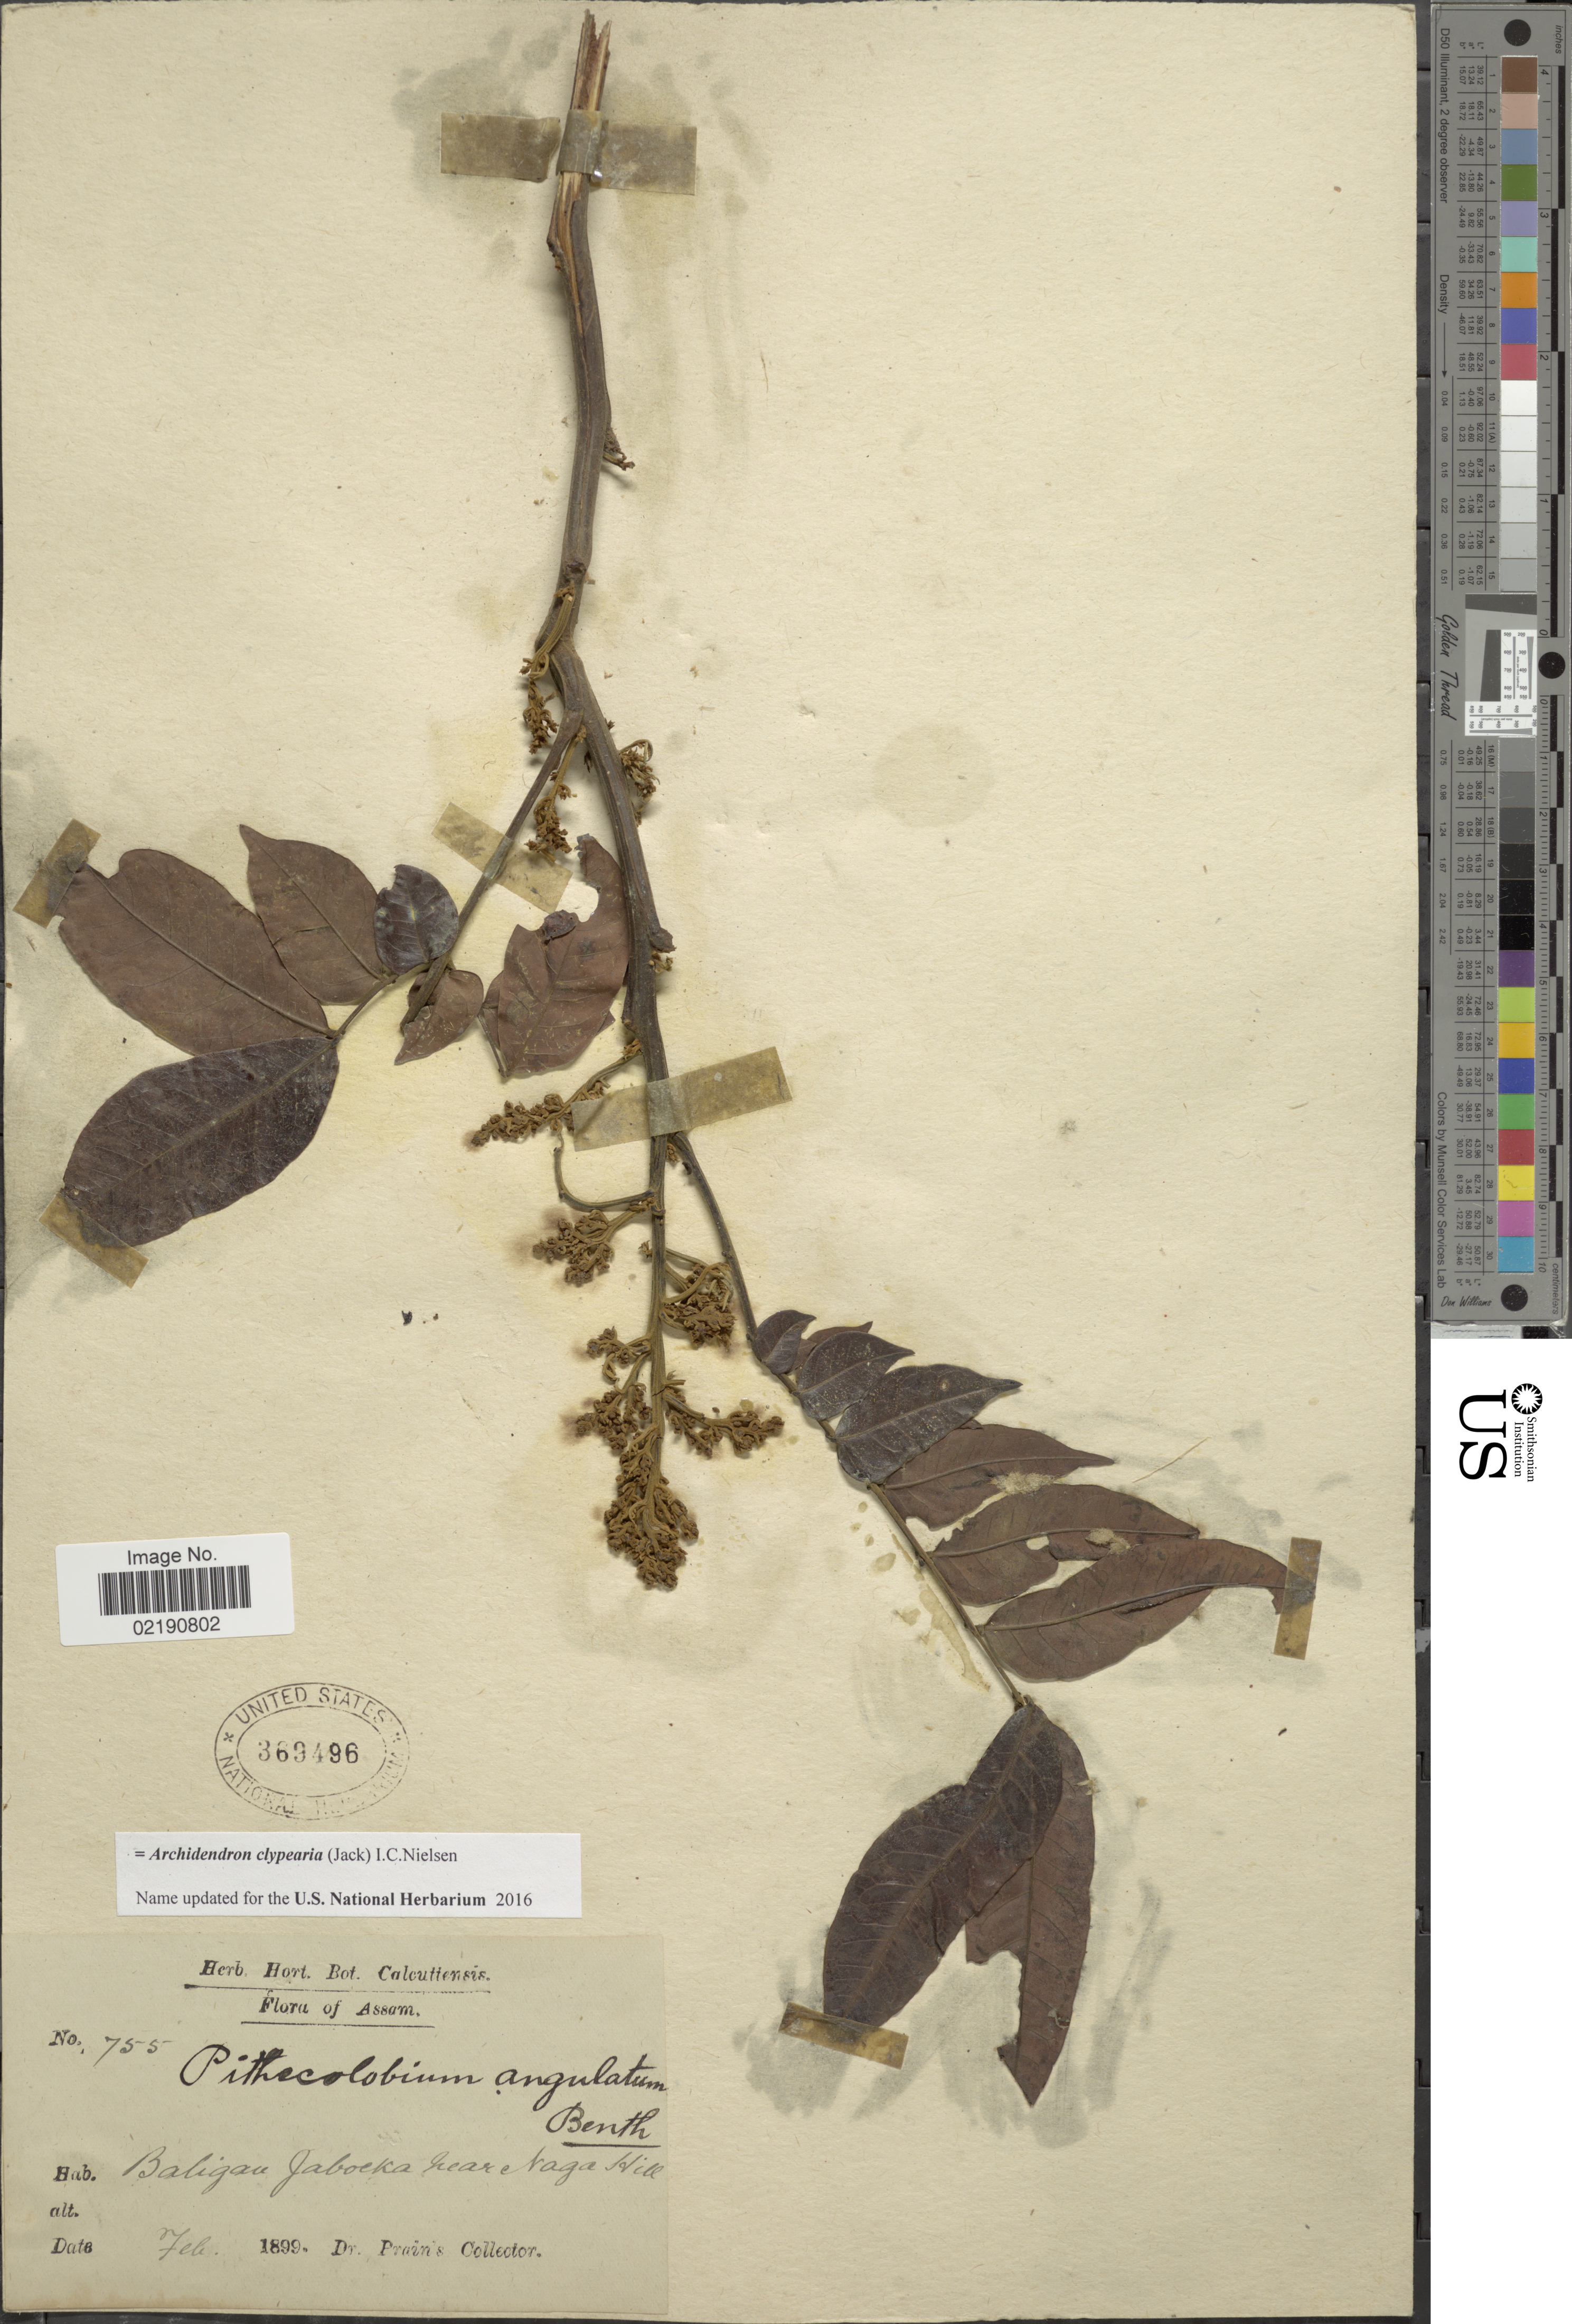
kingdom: Plantae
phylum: Tracheophyta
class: Magnoliopsida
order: Fabales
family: Fabaceae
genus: Archidendron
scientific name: Archidendron clypearia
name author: (Jack) I.C. Nielsen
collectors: Dr. Prain's collector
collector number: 755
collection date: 1899-02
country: India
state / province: Assam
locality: Baligan Jabocka near Naga Hill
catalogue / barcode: US 369496